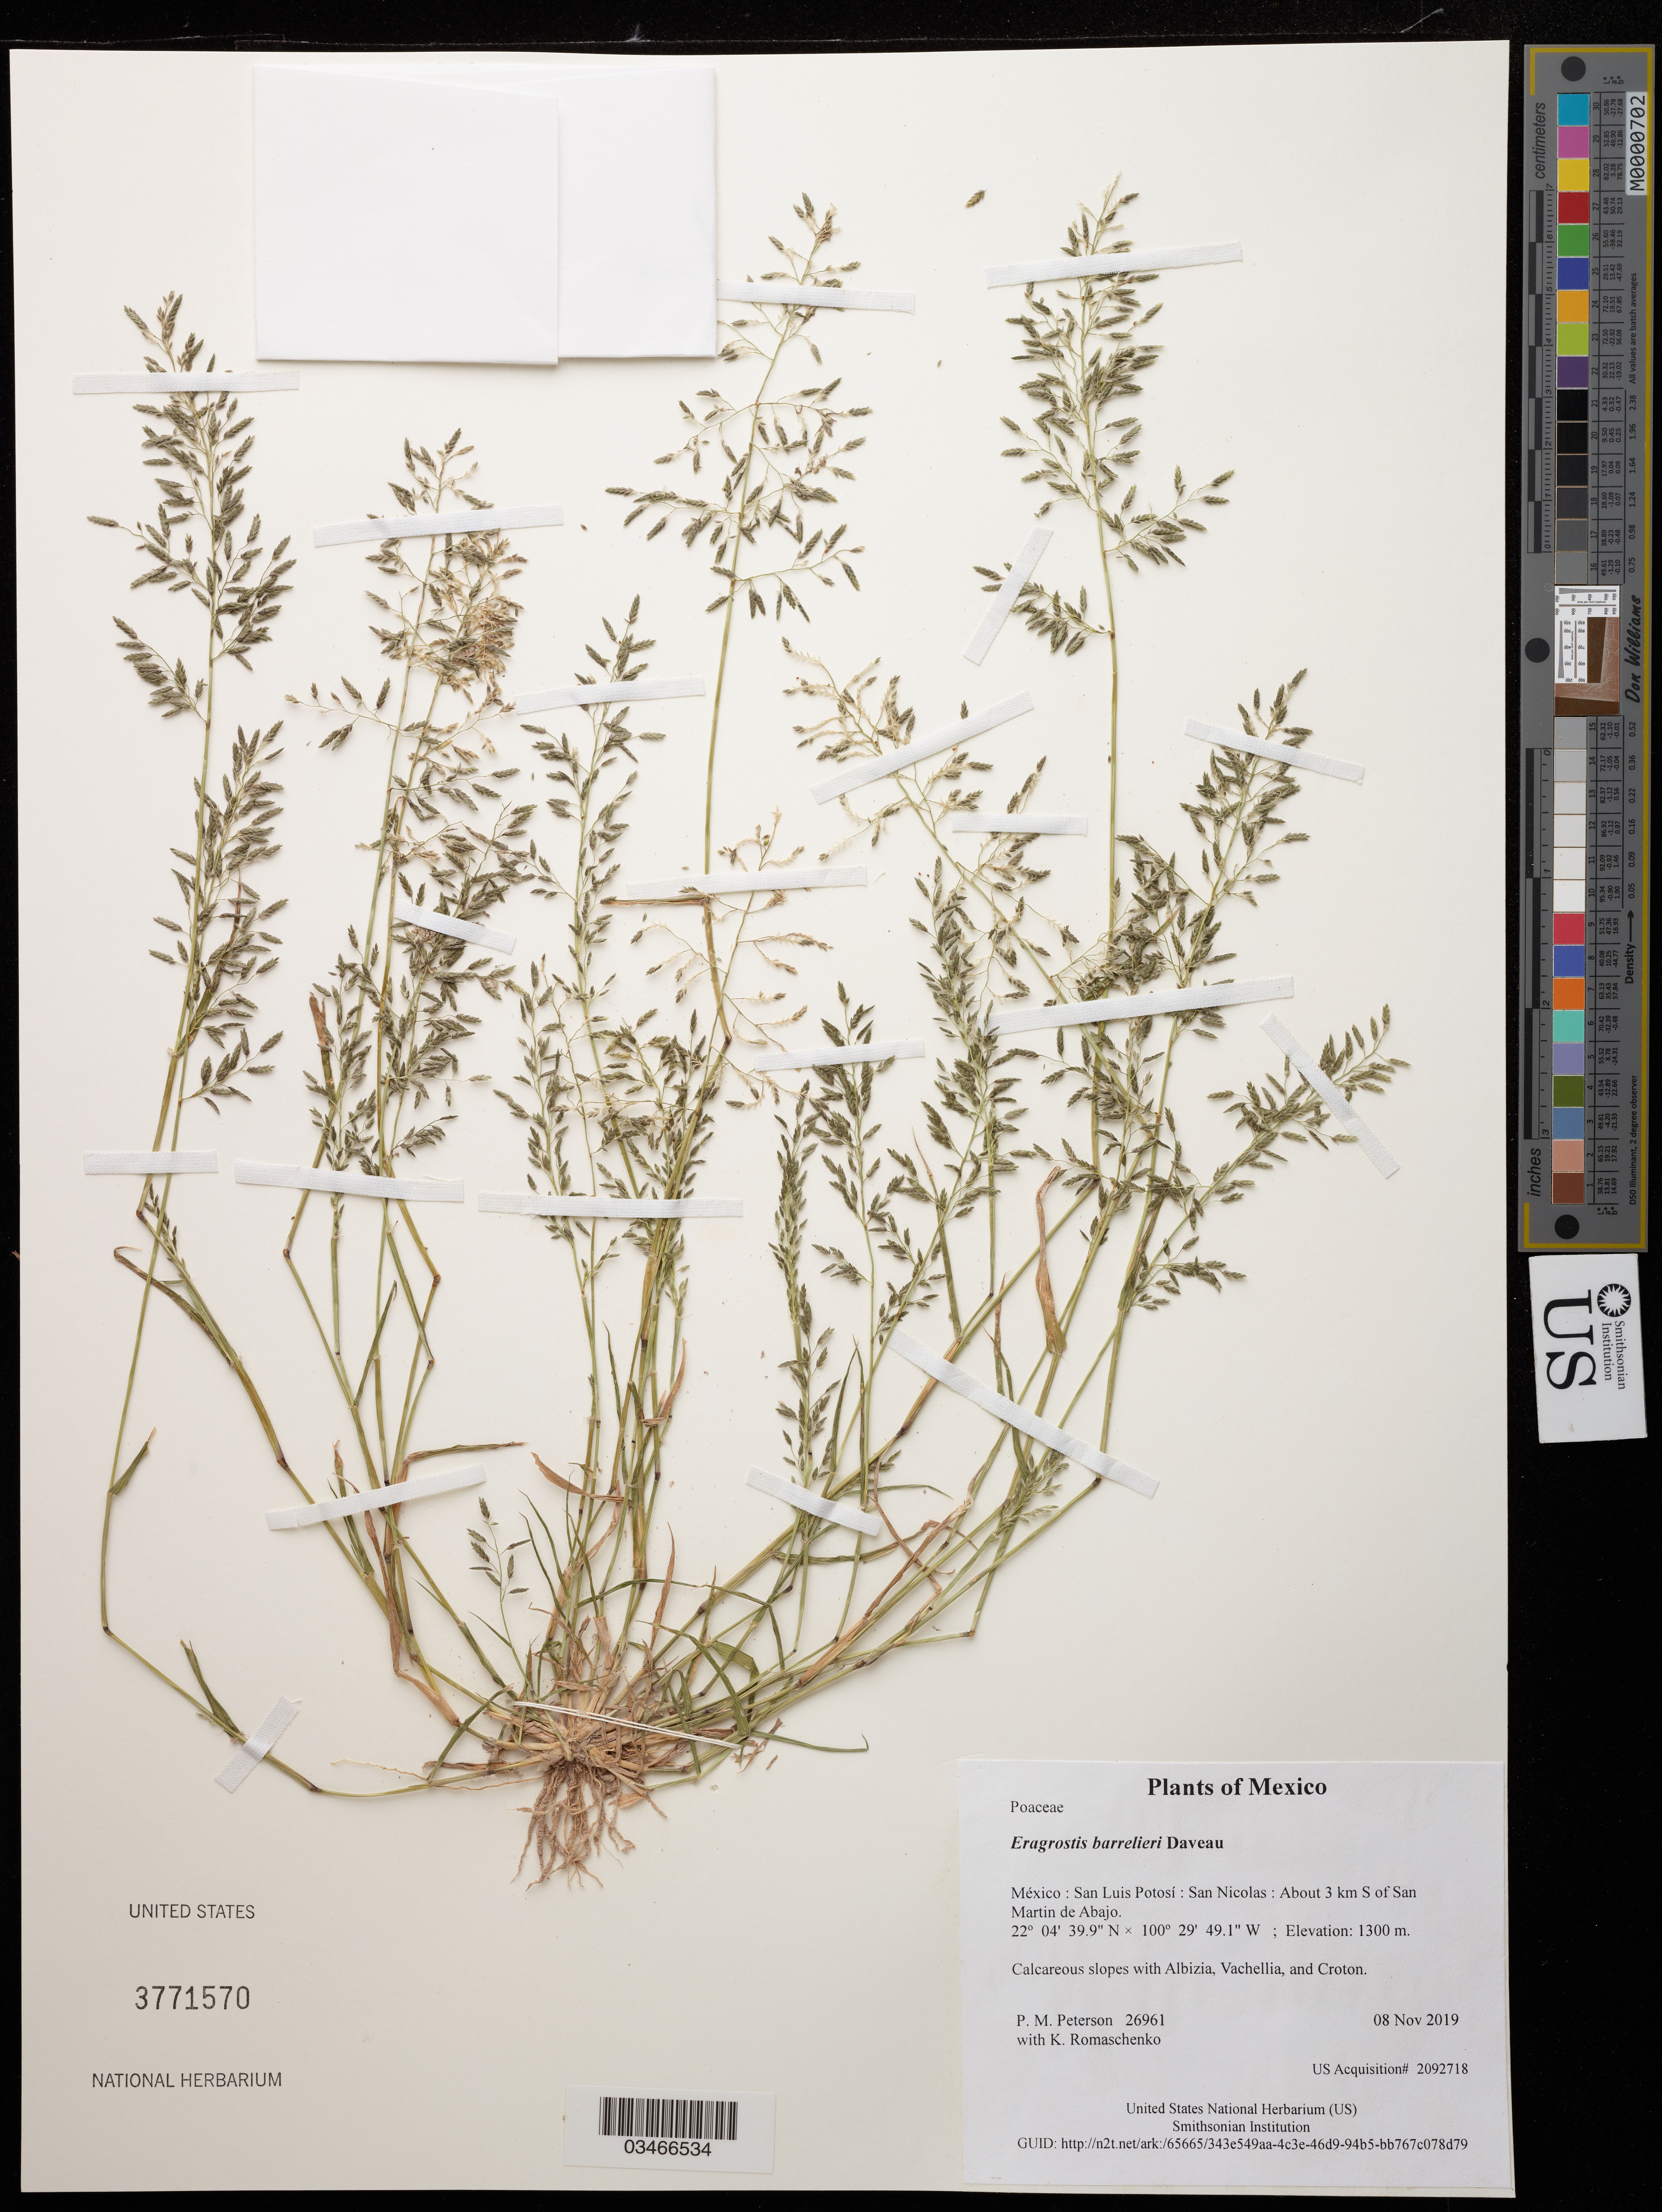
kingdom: Plantae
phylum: Tracheophyta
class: Liliopsida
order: Poales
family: Poaceae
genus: Eragrostis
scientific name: Eragrostis barrelieri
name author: Daveau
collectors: P. M. Peterson & K. Romaschenko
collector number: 26961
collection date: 2019-11-08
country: México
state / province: San Luis Potosí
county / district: San Nicolas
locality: About 3 km S of San Martin de Abajo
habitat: Calcareous slopes with Albizia, Vachellia, and Croton.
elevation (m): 1300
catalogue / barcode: US 3771570